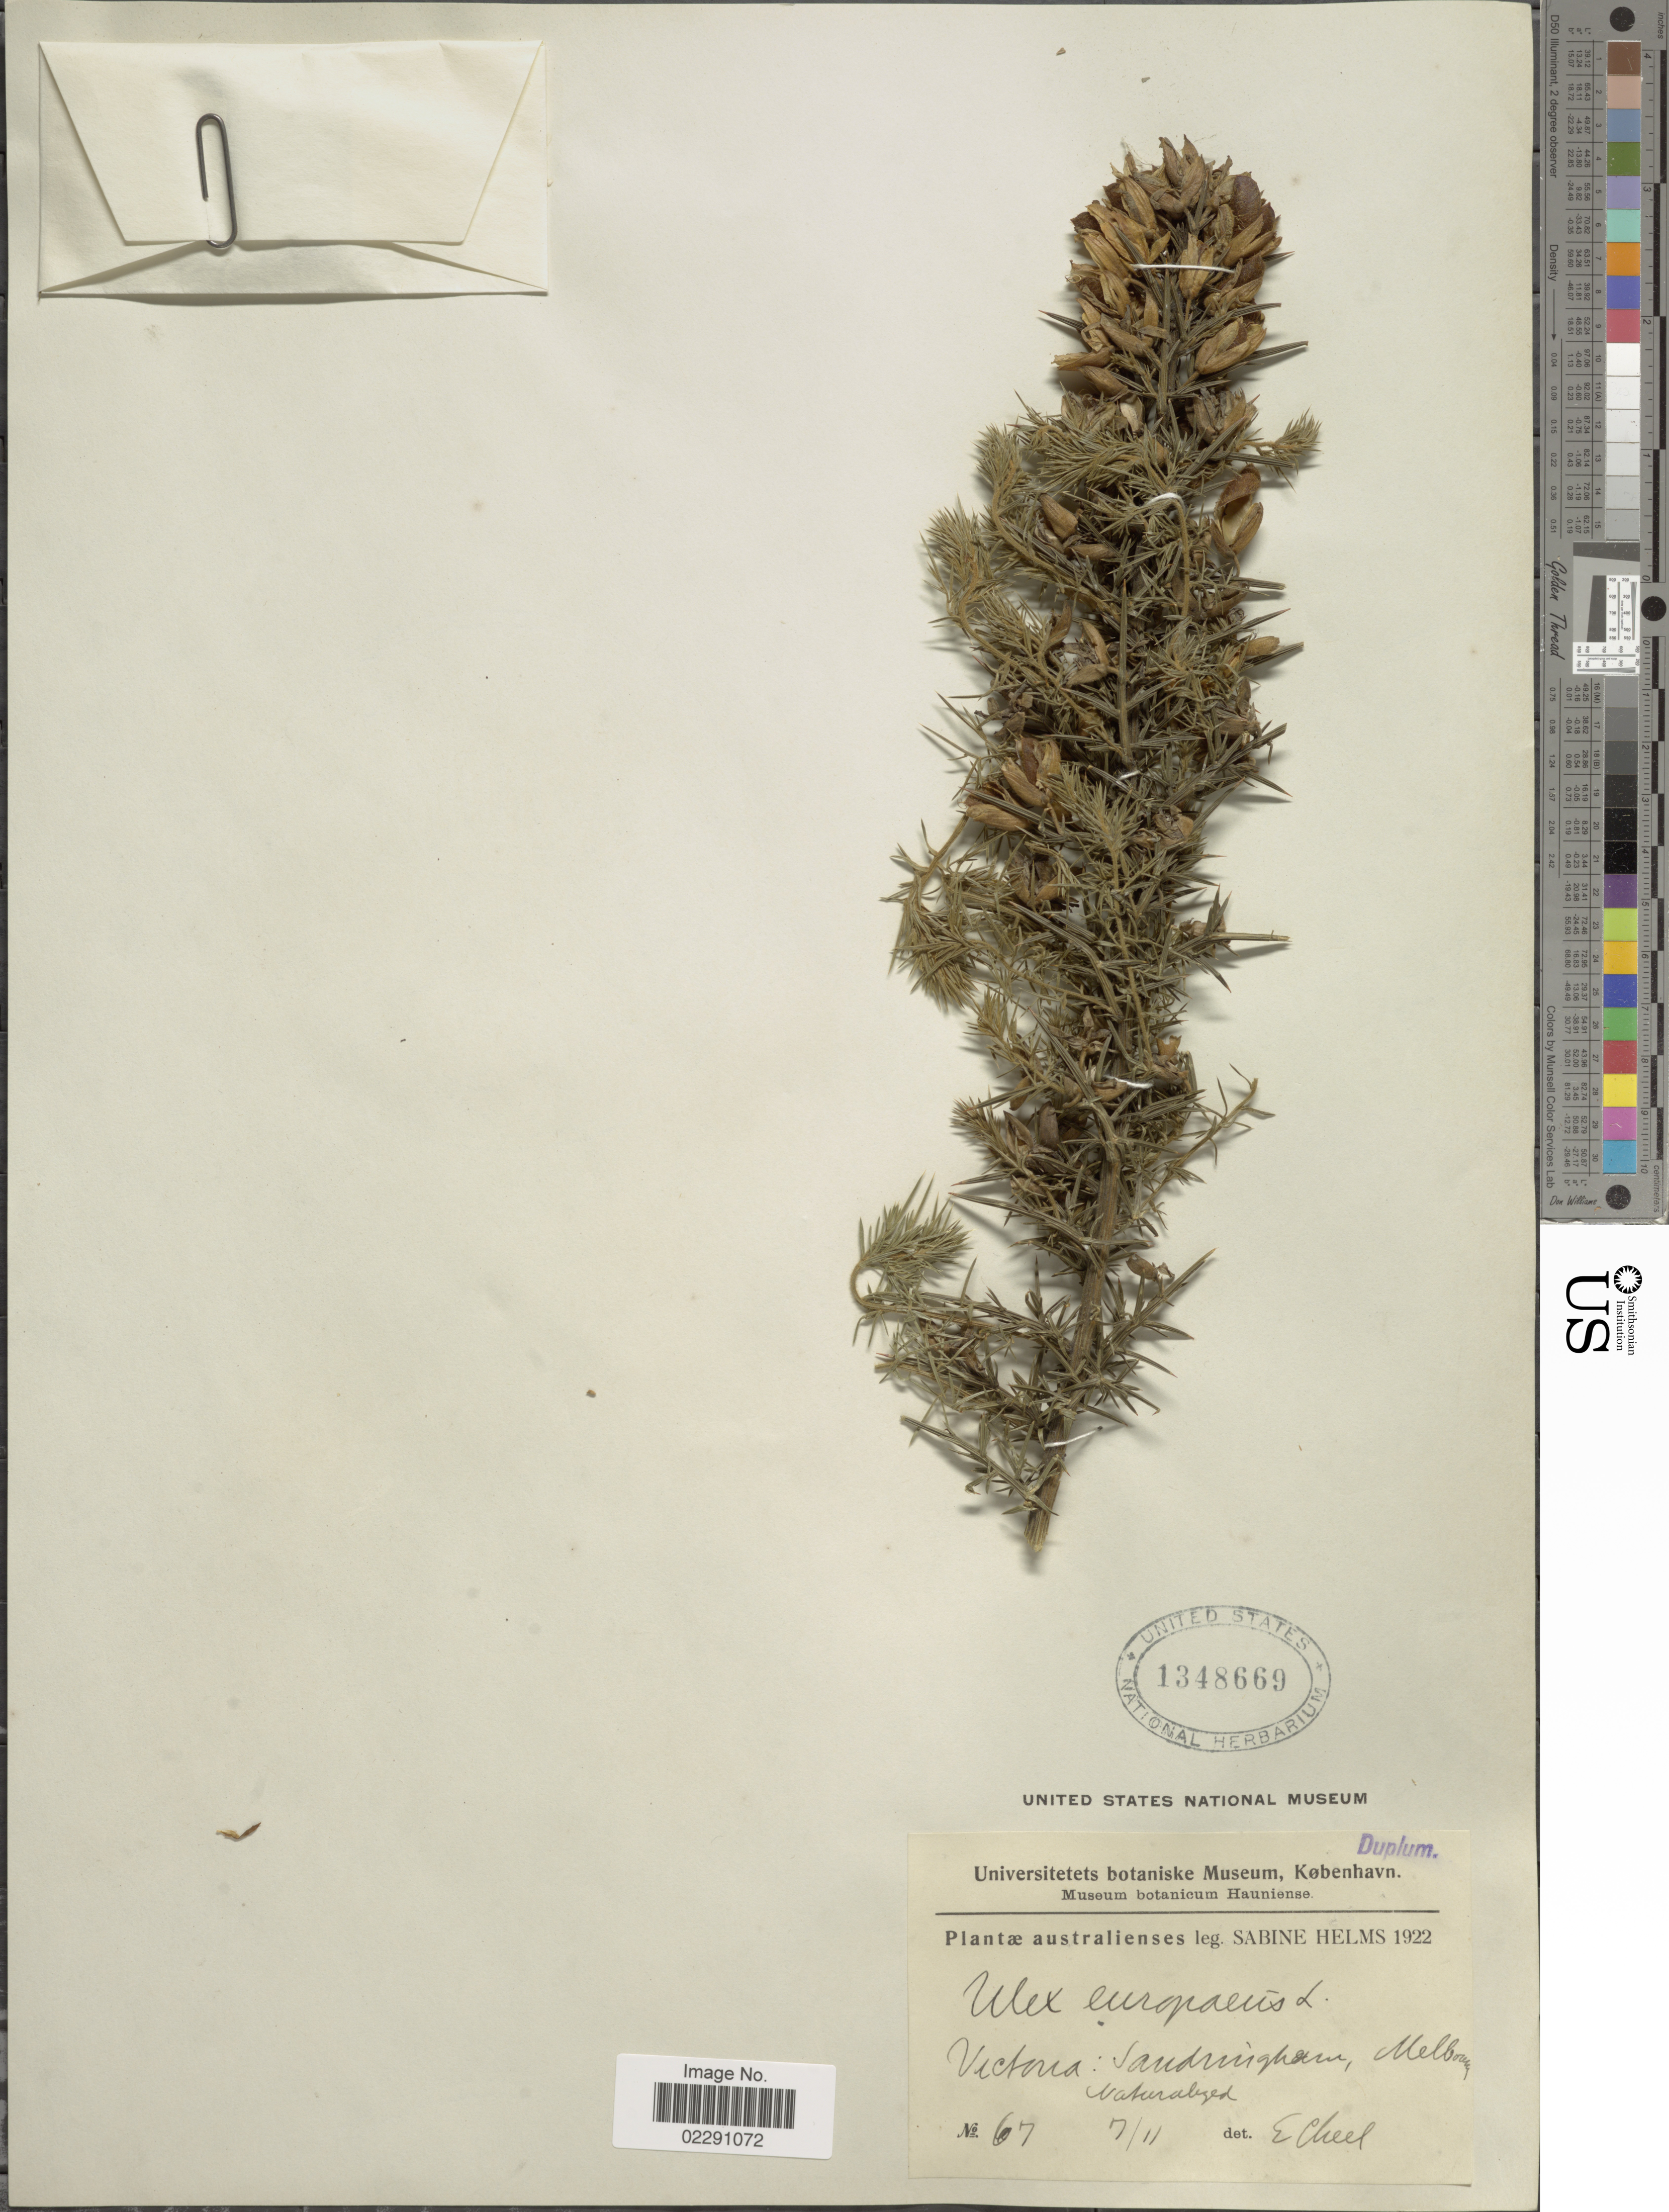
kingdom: Plantae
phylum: Tracheophyta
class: Magnoliopsida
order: Fabales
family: Fabaceae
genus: Ulex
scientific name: Ulex europaeus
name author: L.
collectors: S. Helms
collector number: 67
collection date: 1922-11-07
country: Australia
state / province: Victoria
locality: Australienses, Victoria, Sandringharn, Melbourne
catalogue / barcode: US 1348669